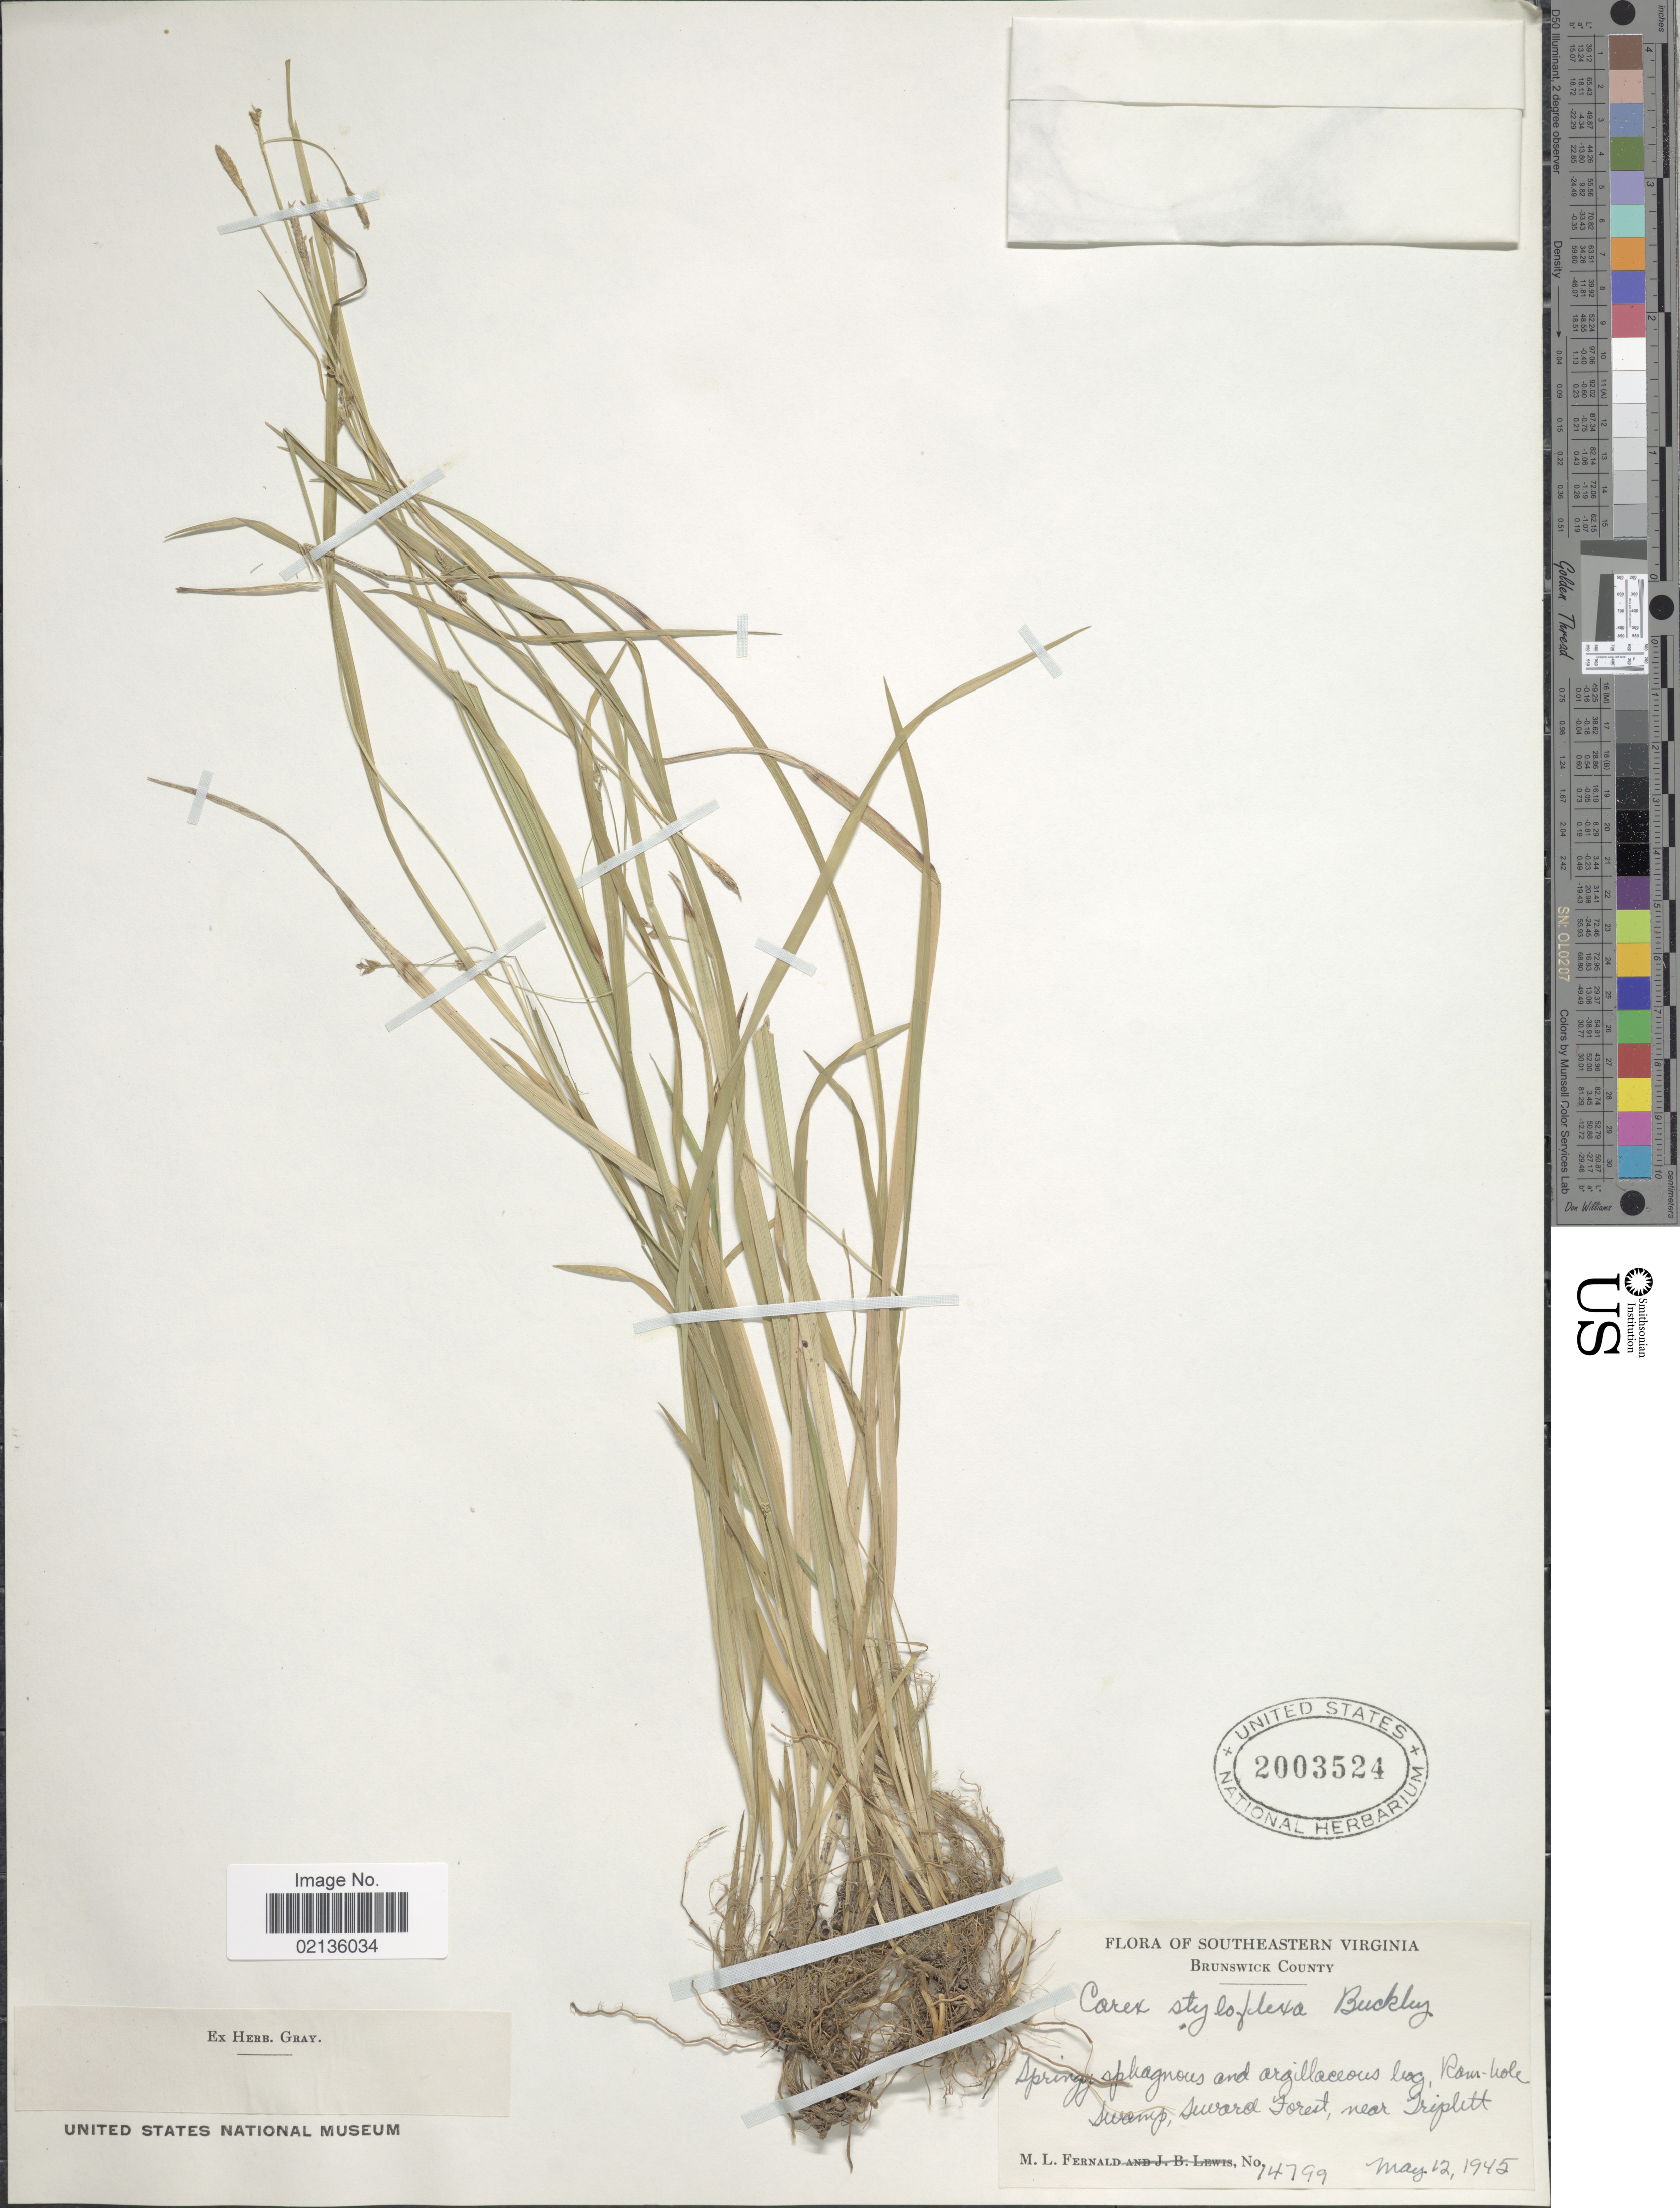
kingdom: Plantae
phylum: Tracheophyta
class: Liliopsida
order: Poales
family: Cyperaceae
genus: Carex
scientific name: Carex styloflexa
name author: Buckley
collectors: M. L. Fernald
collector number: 14799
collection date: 1945-05-12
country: United States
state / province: Virginia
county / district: Brunswick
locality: Southeastern Virginia, Brunswick County, Springy sphagnous and argillaceous bog, Ram-hole swamp, Seward Forest, near Triplett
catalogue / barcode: US 2003524